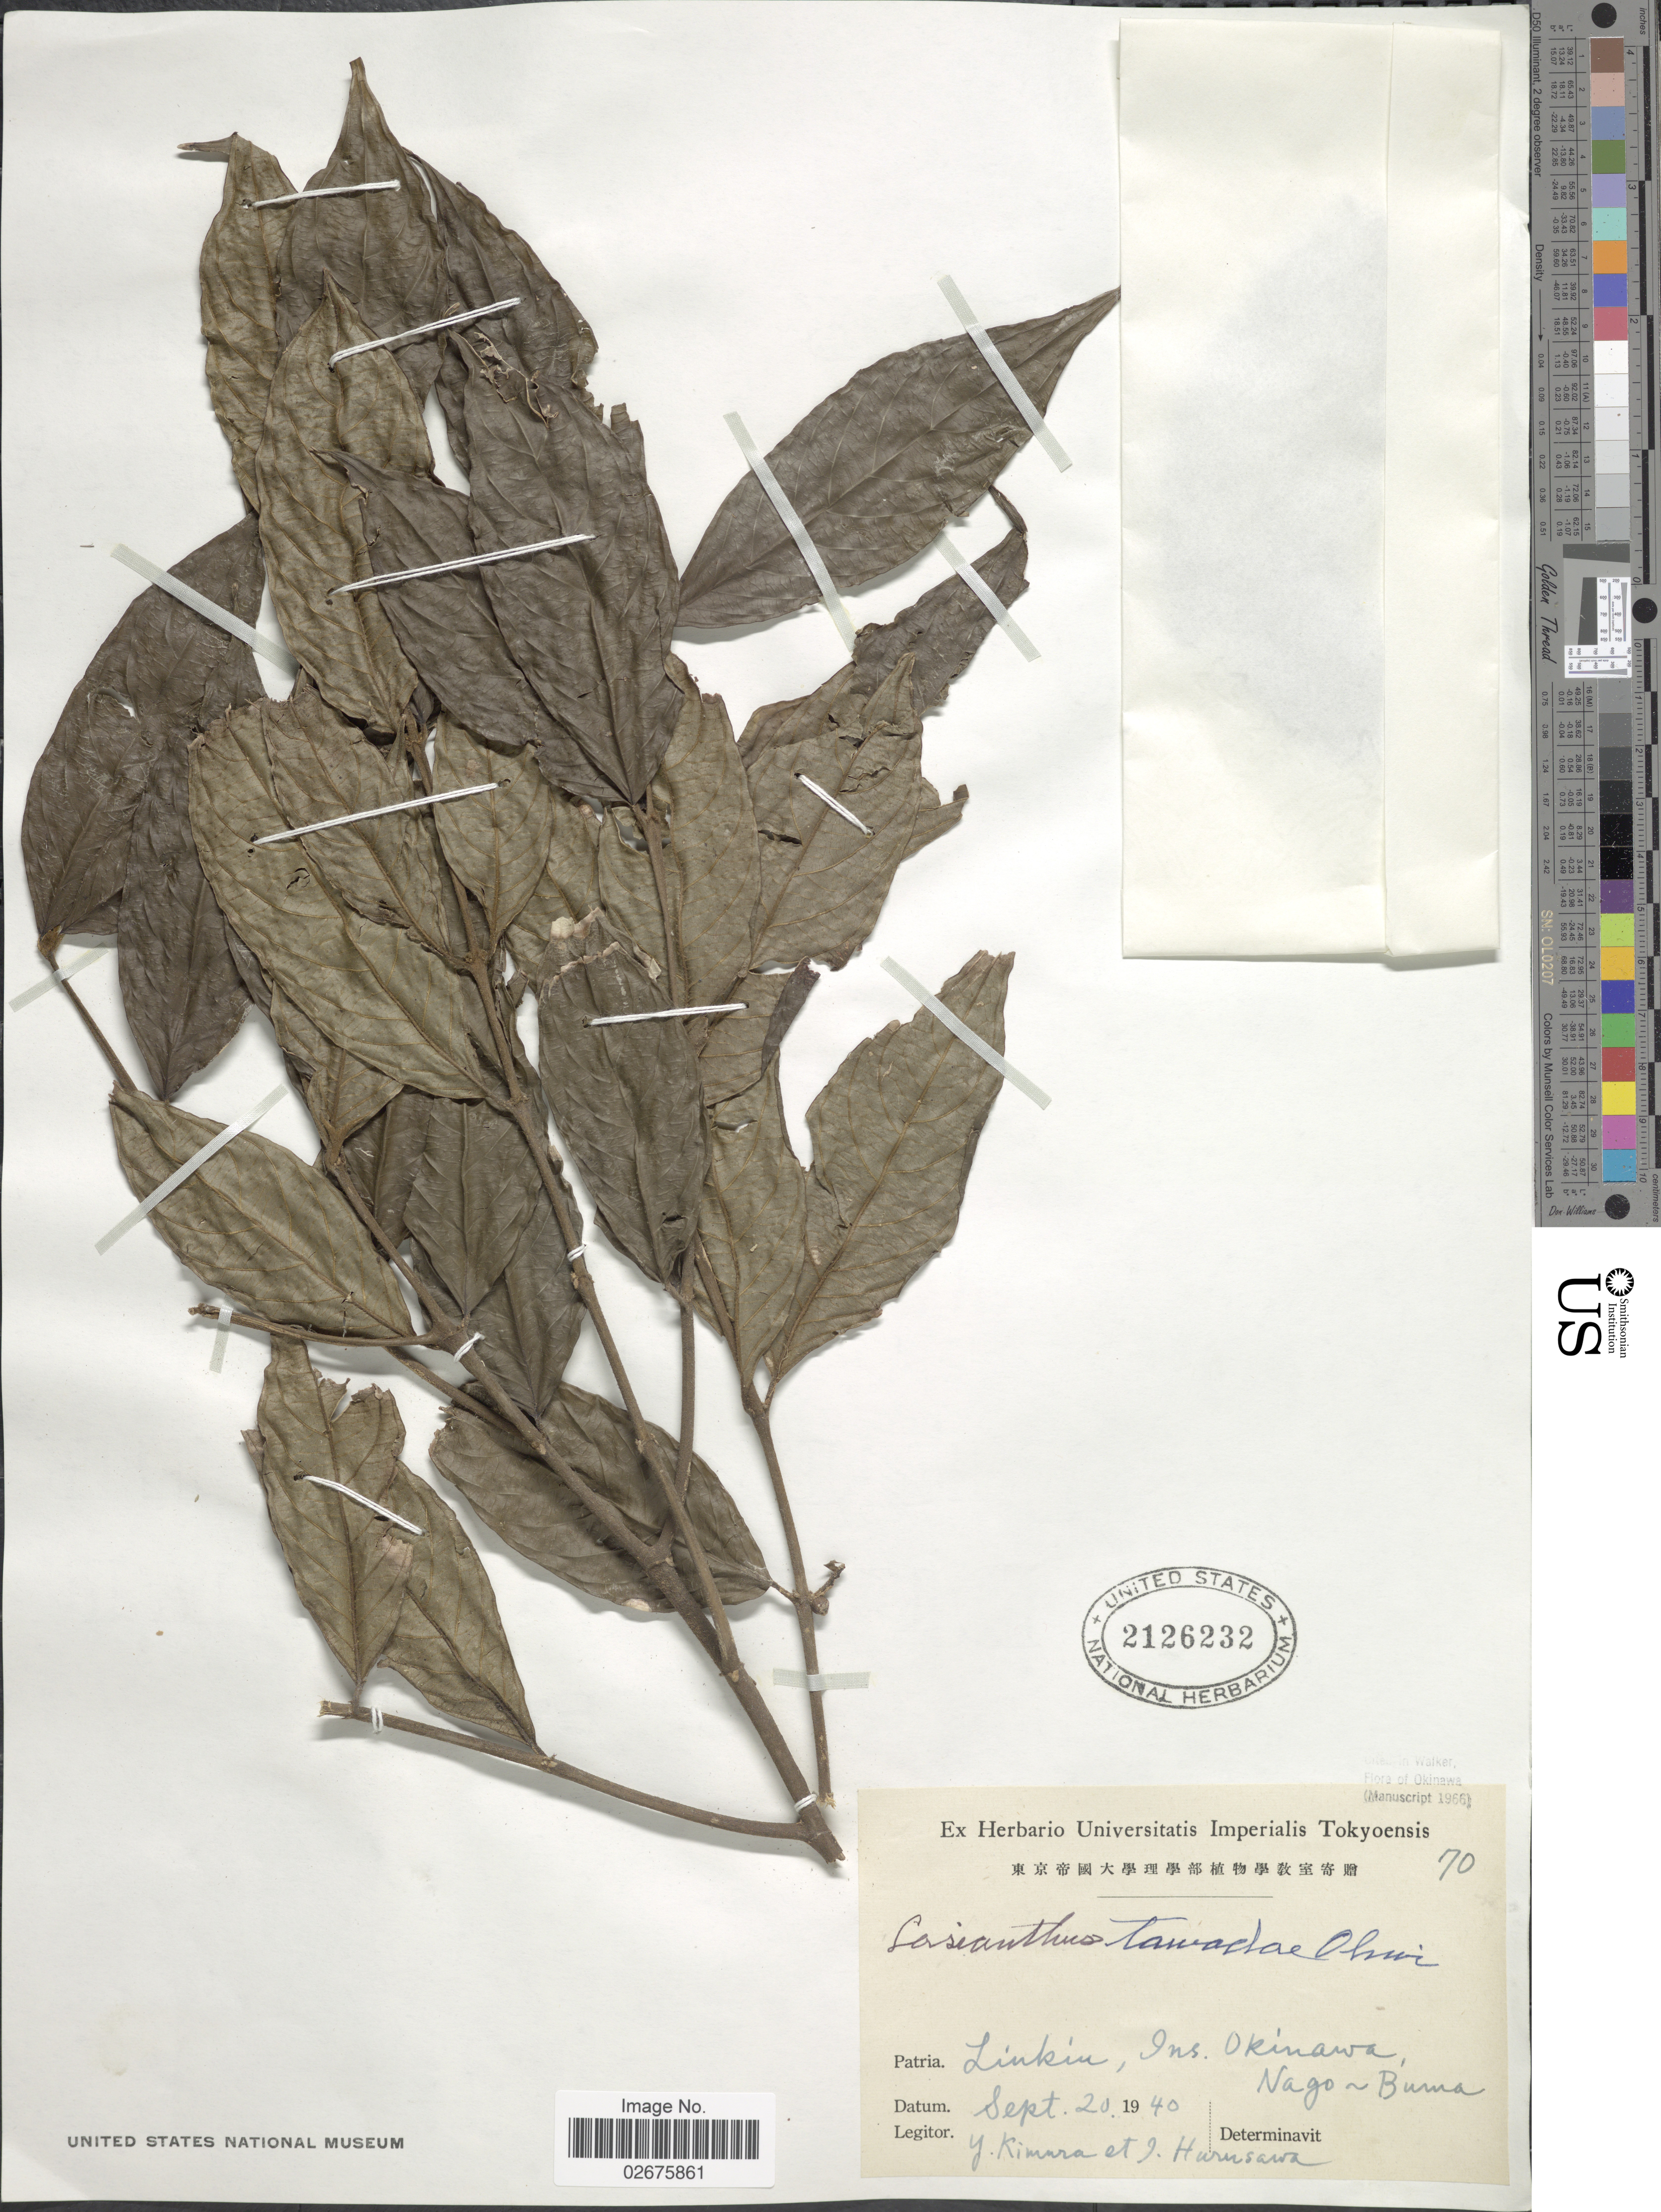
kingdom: Plantae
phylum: Tracheophyta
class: Magnoliopsida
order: Gentianales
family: Rubiaceae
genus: Lasianthus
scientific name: Lasianthus tawadae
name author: Ohwi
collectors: Y. Kimura & I. Hurusawa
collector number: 70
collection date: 1940-09-20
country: Japan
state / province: Okinawa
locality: Liukiu, Ins Okinawa, Nago - Buma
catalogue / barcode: US 2126232